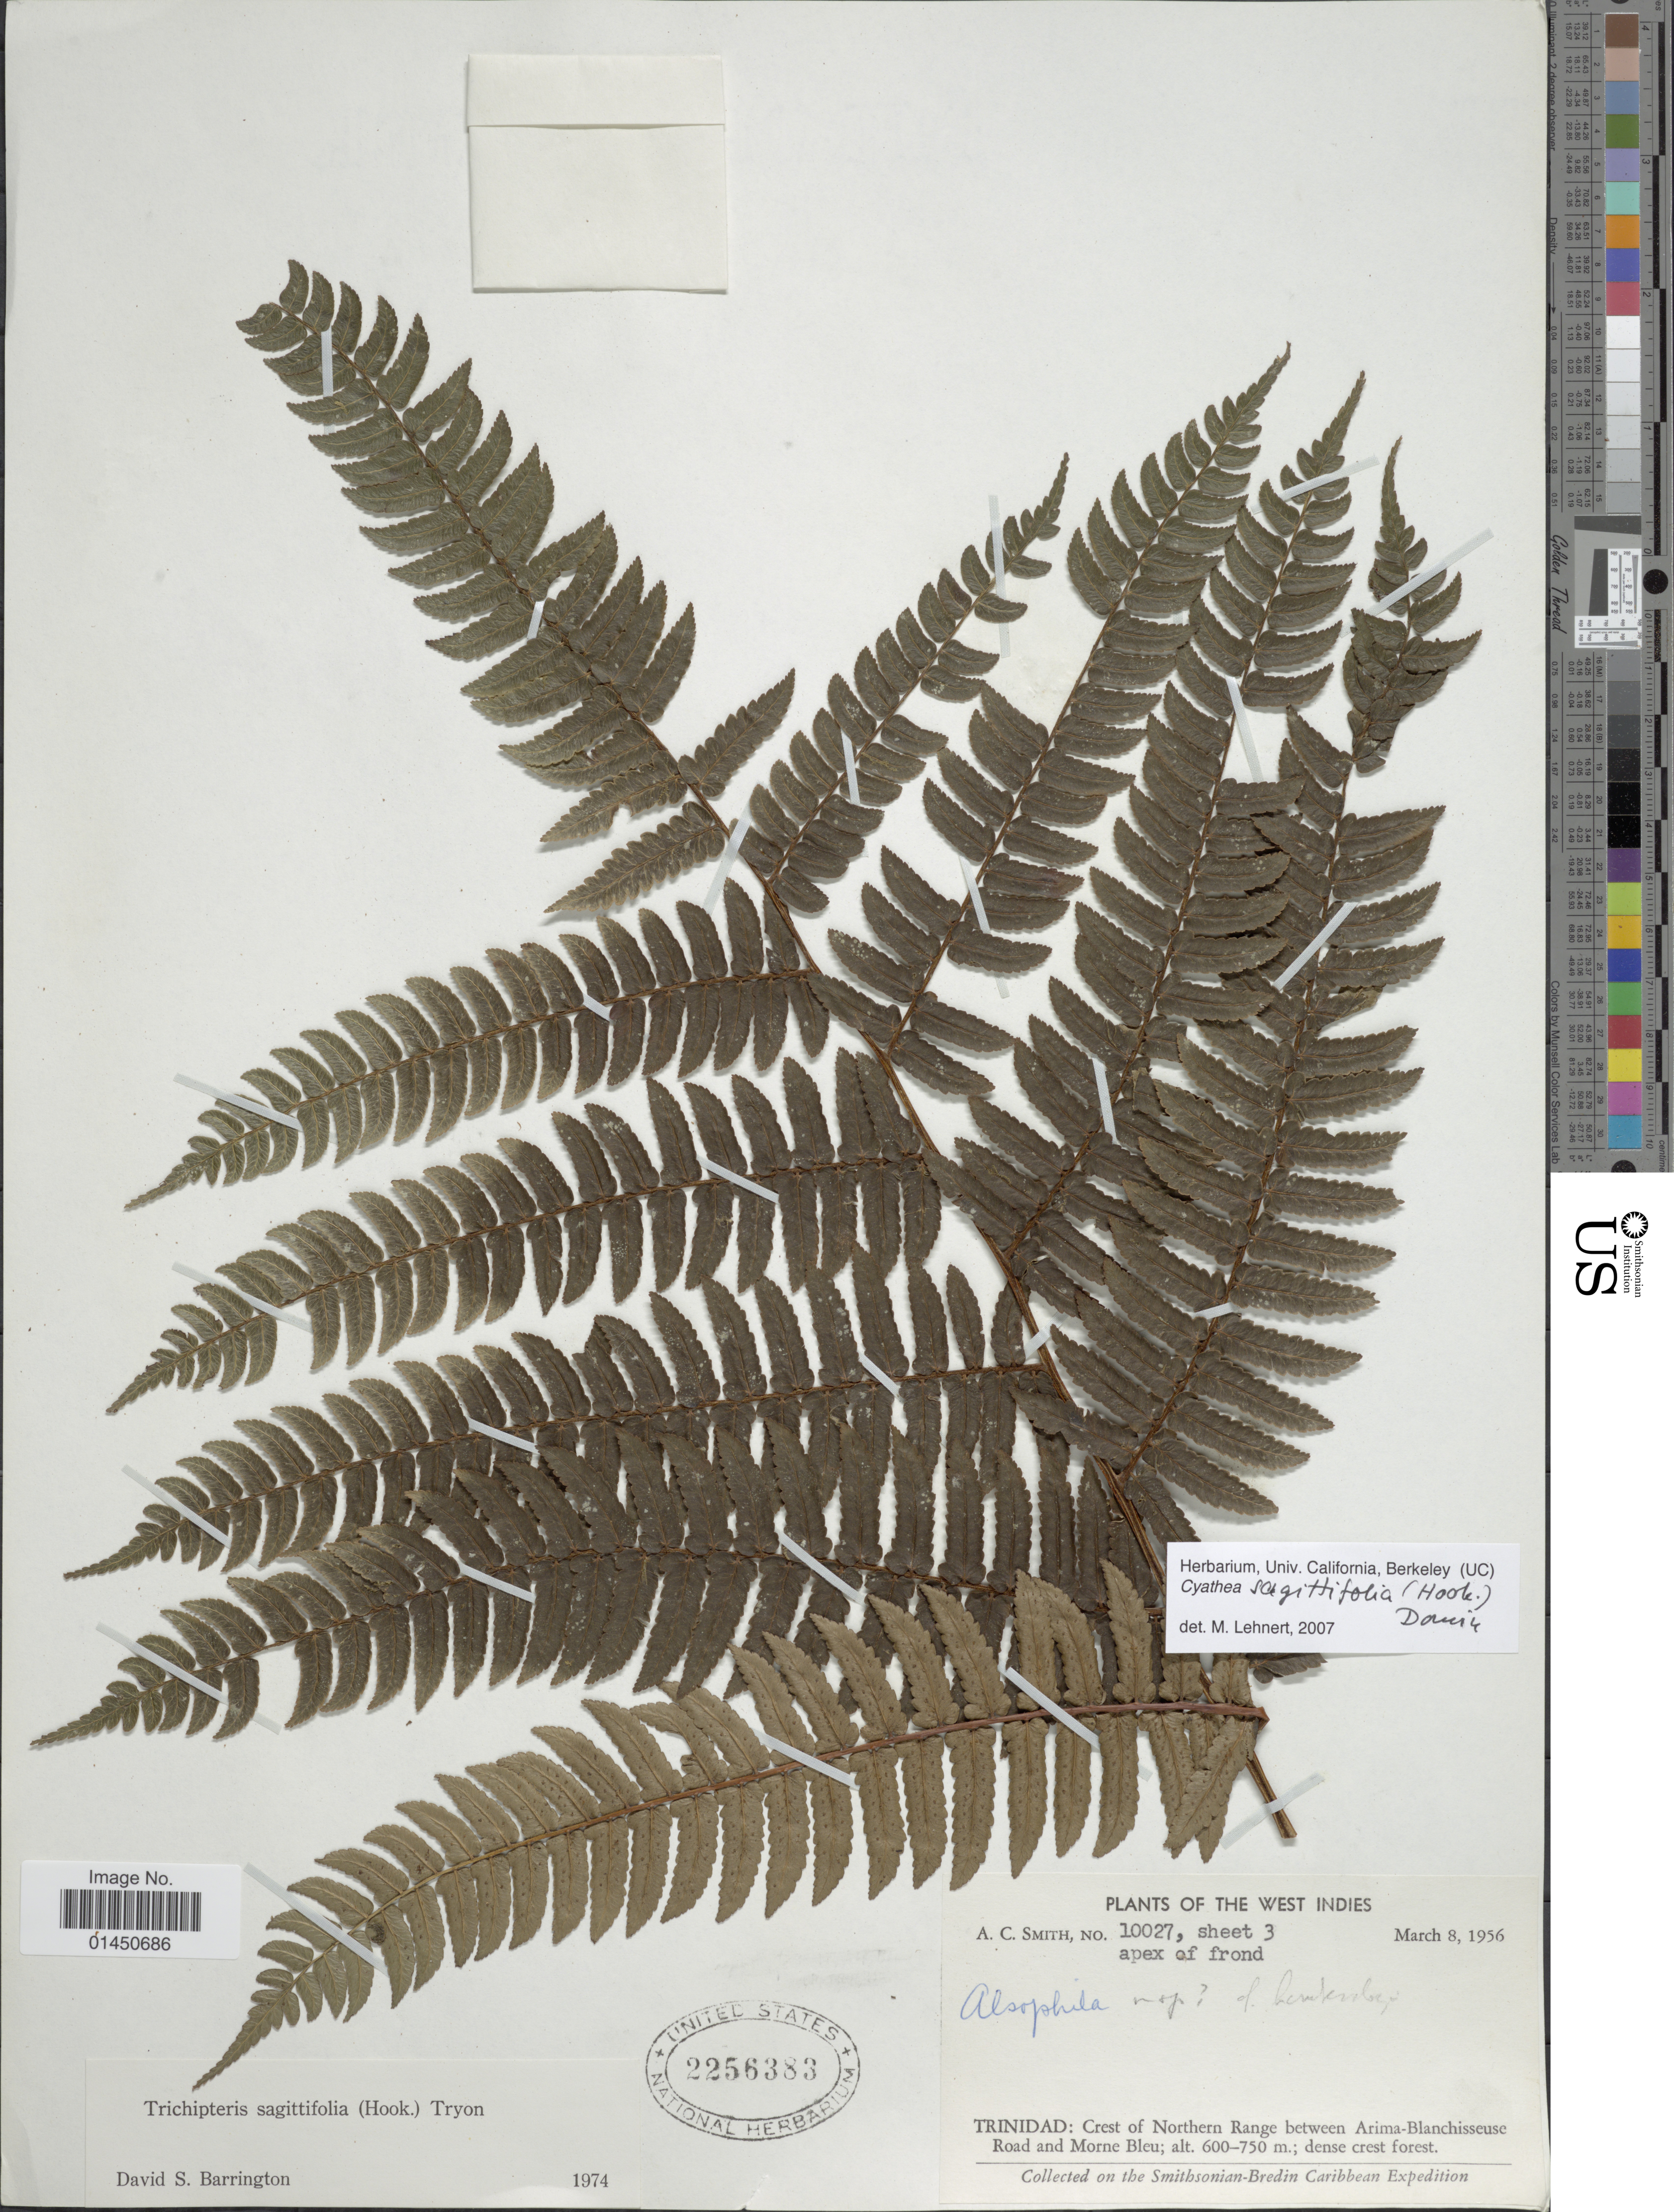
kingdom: Plantae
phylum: Tracheophyta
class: Polypodiopsida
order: Cyatheales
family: Cyatheaceae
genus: Cyathea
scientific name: Cyathea sagittifolia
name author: (Hook.) Domin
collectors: A. C. Smith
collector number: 10027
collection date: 1956-03-08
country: Trinidad and Tobago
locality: Trinidad: Crest of Northern Range between Arima-Blanchisseuse Road and Morne Blue.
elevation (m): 600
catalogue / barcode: US 2256383